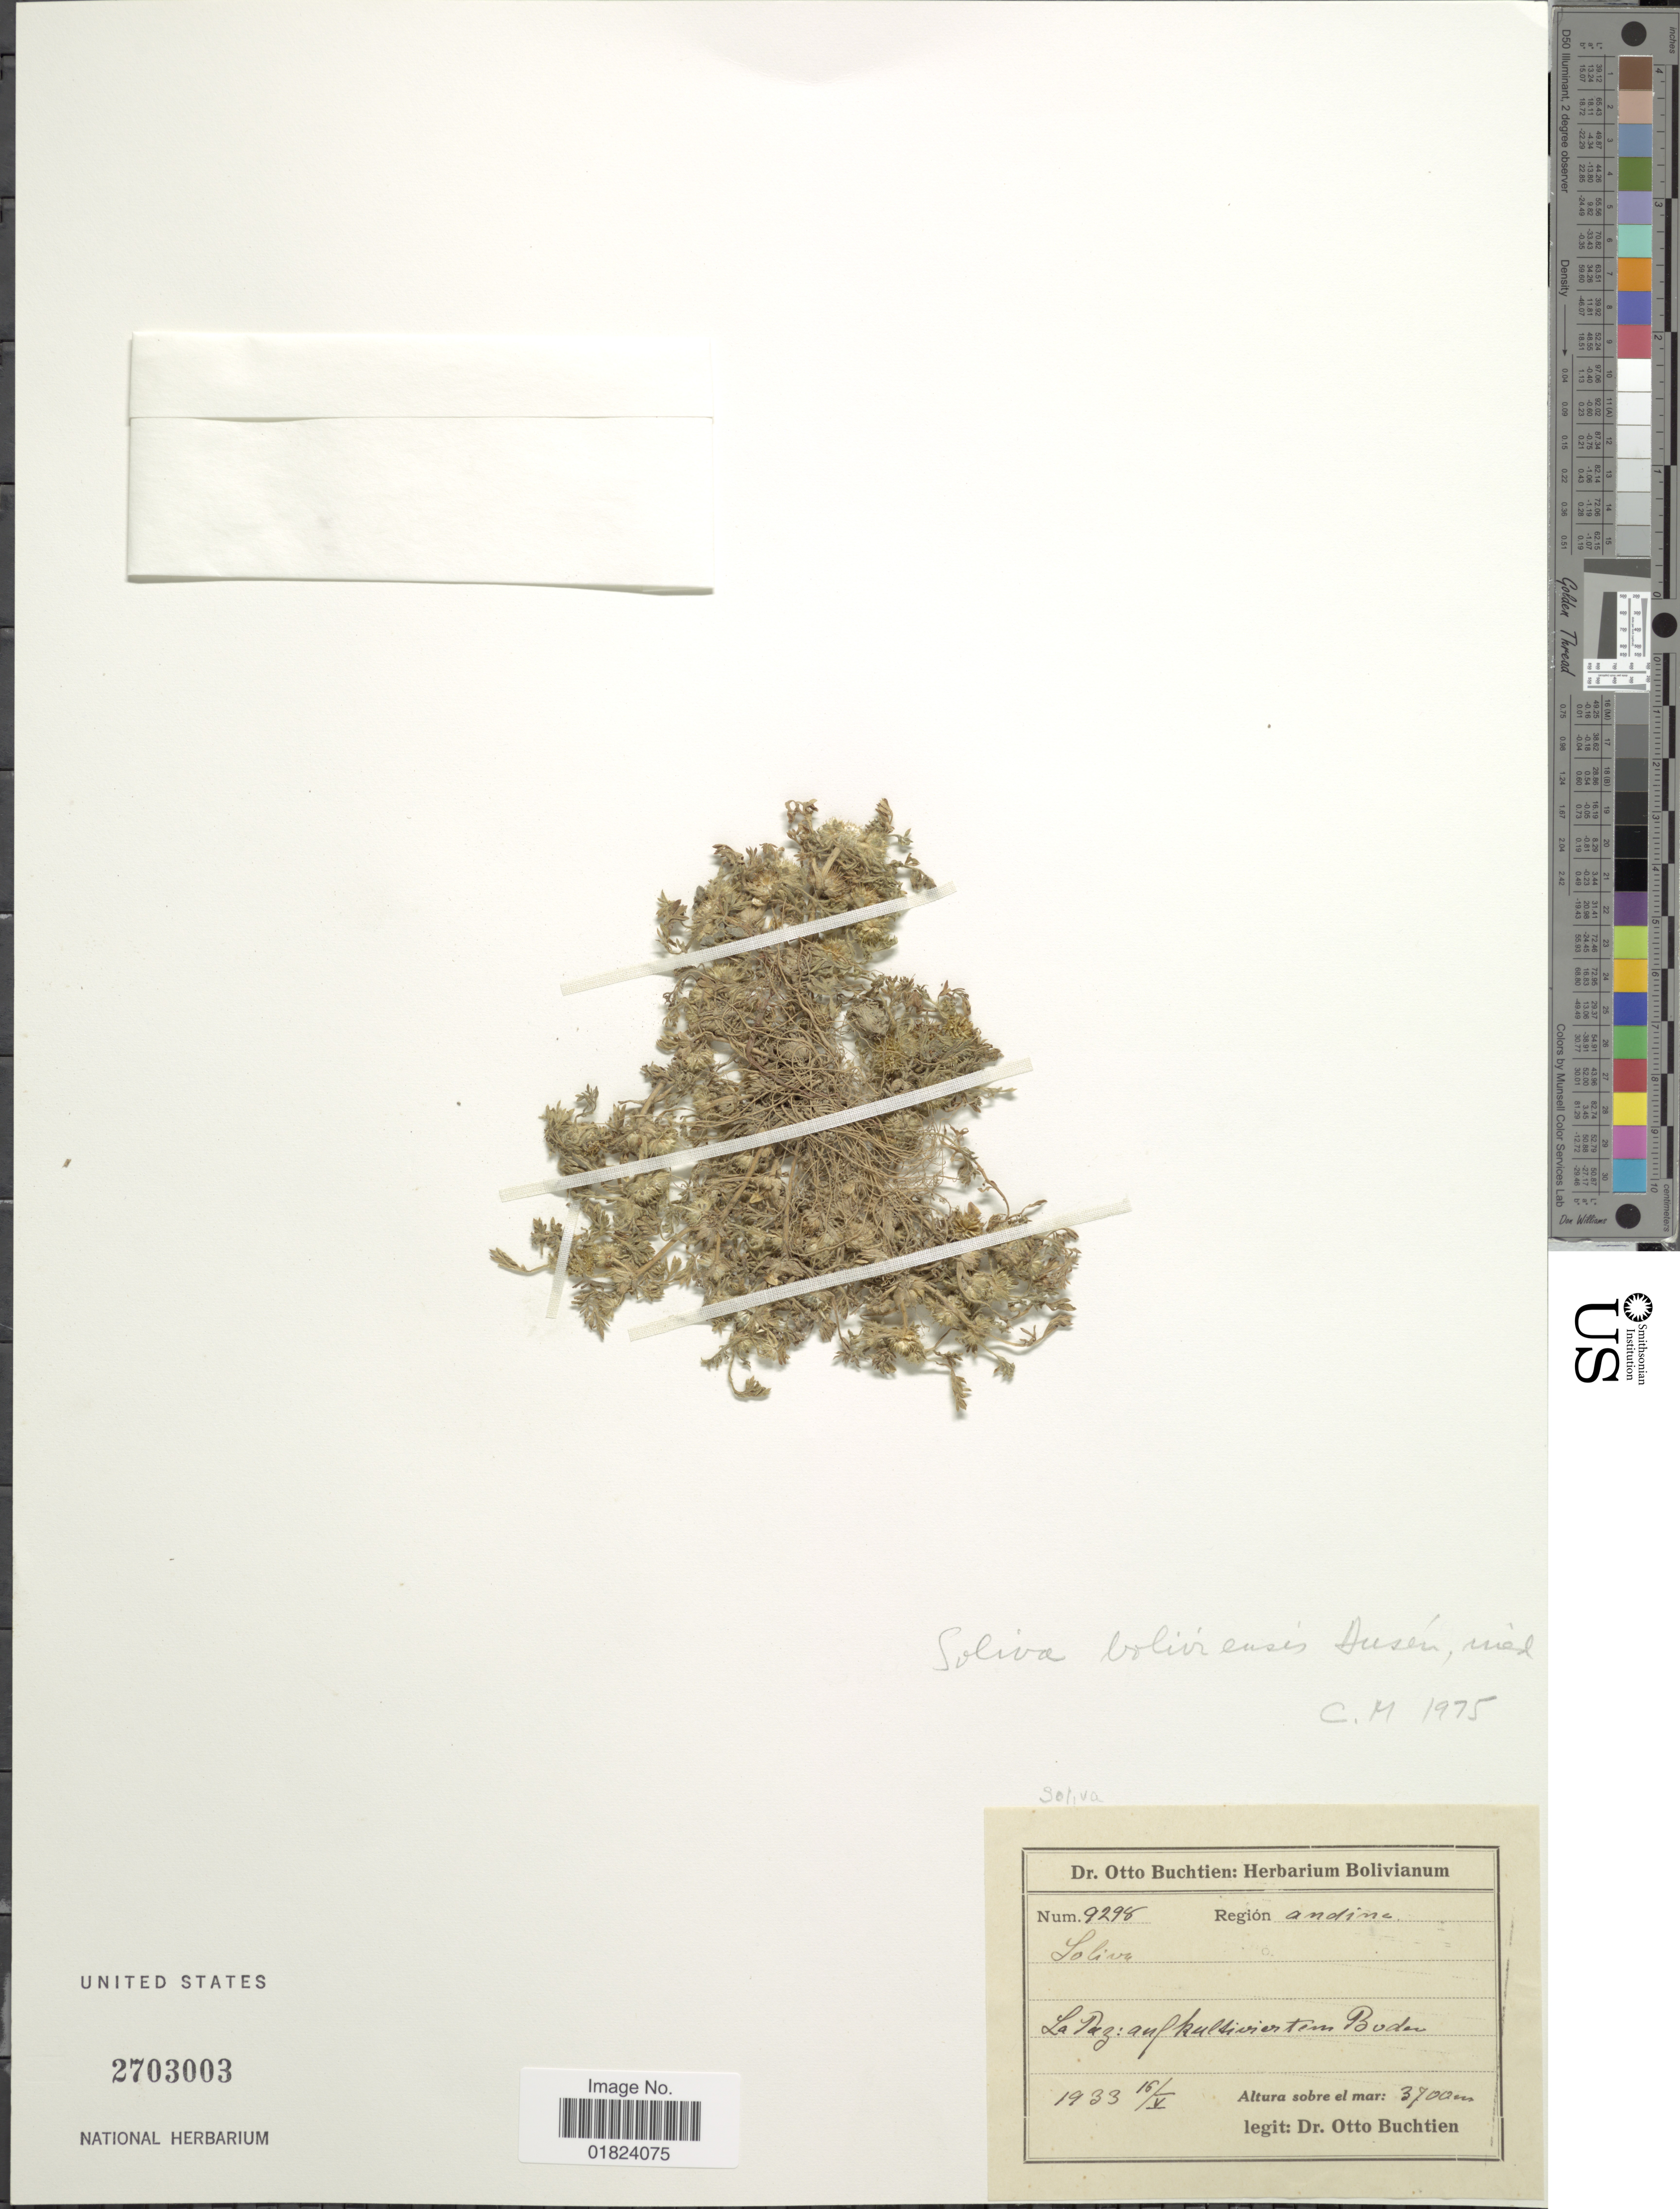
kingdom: Plantae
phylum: Tracheophyta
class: Magnoliopsida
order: Asterales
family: Asteraceae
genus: Soliva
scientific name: Soliva bolivensis Dusen sp. nov. ined.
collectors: O. Buchtien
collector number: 9298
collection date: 1933-05-16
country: Bolivia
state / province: La Paz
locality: Region andine, auf kultiviertem Boden. (on cultivated soil)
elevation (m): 3700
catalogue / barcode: US 2703003